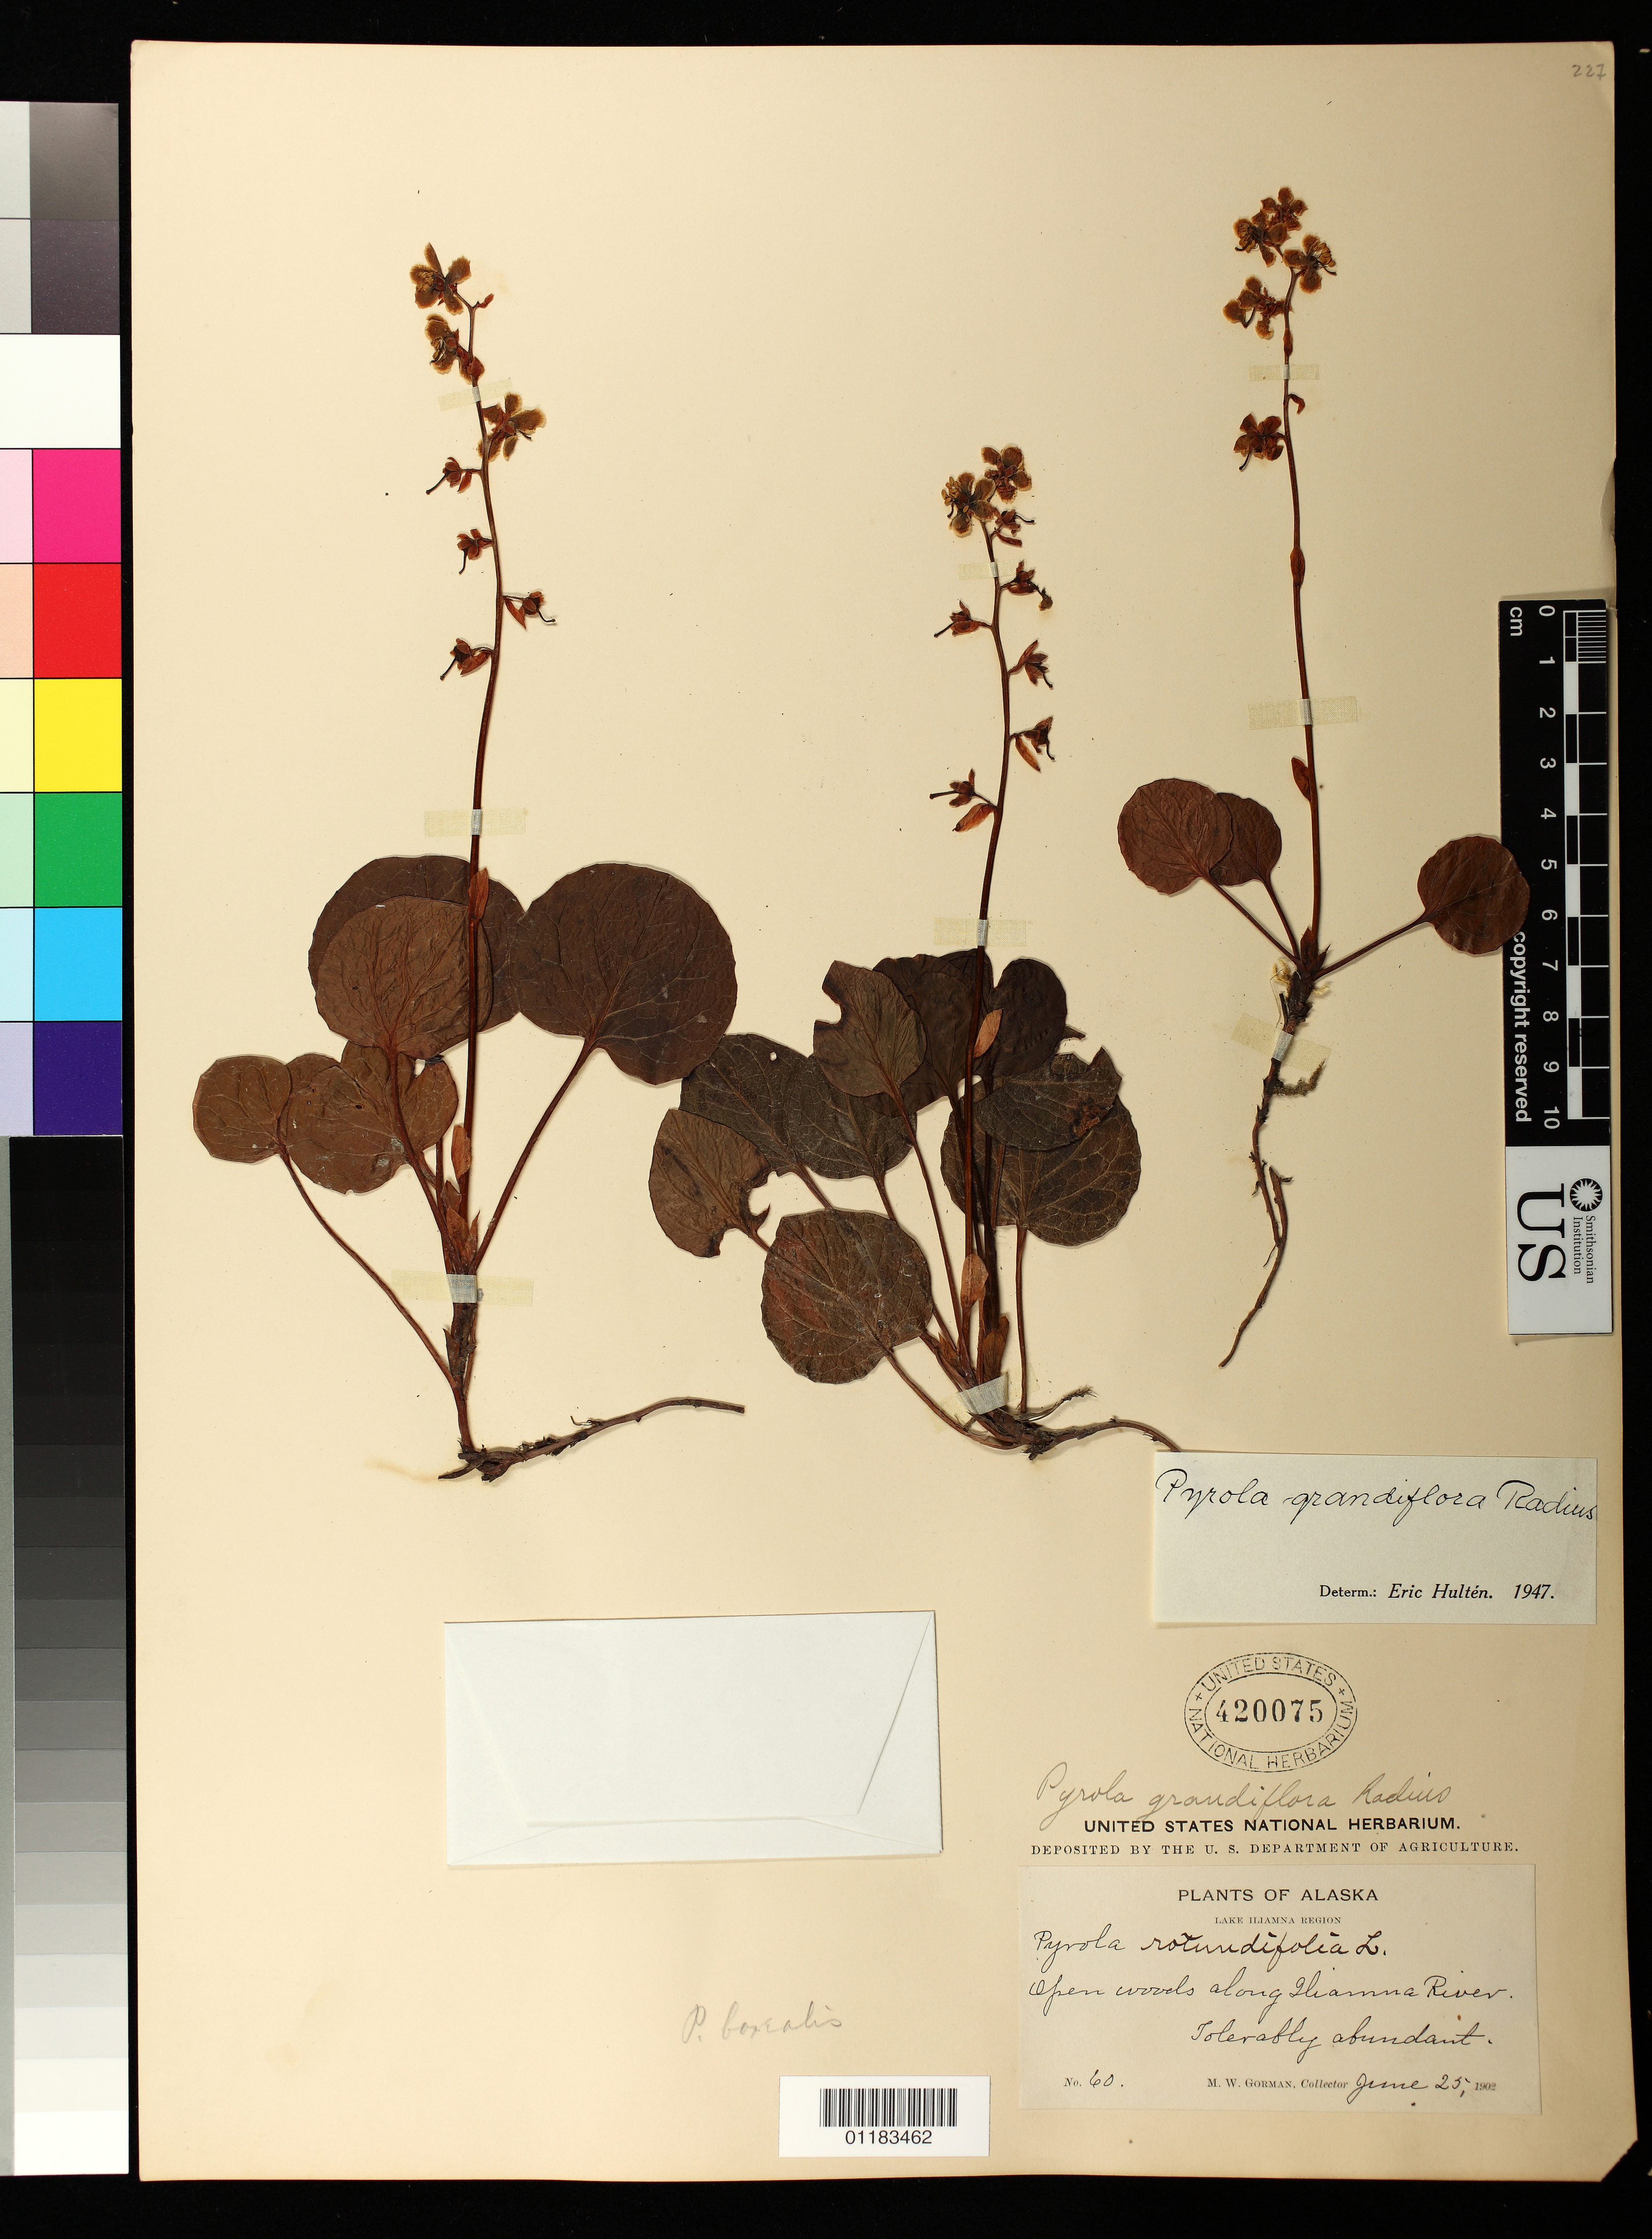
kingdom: Plantae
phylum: Tracheophyta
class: Magnoliopsida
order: Ericales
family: Ericaceae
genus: Pyrola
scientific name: Pyrola grandiflora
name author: Radius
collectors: M. W. Gorman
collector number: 60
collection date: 1902-06-25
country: United States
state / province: Alaska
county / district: Lake and Peninsula Borough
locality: Open woods along Iliamna River.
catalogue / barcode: US 420075